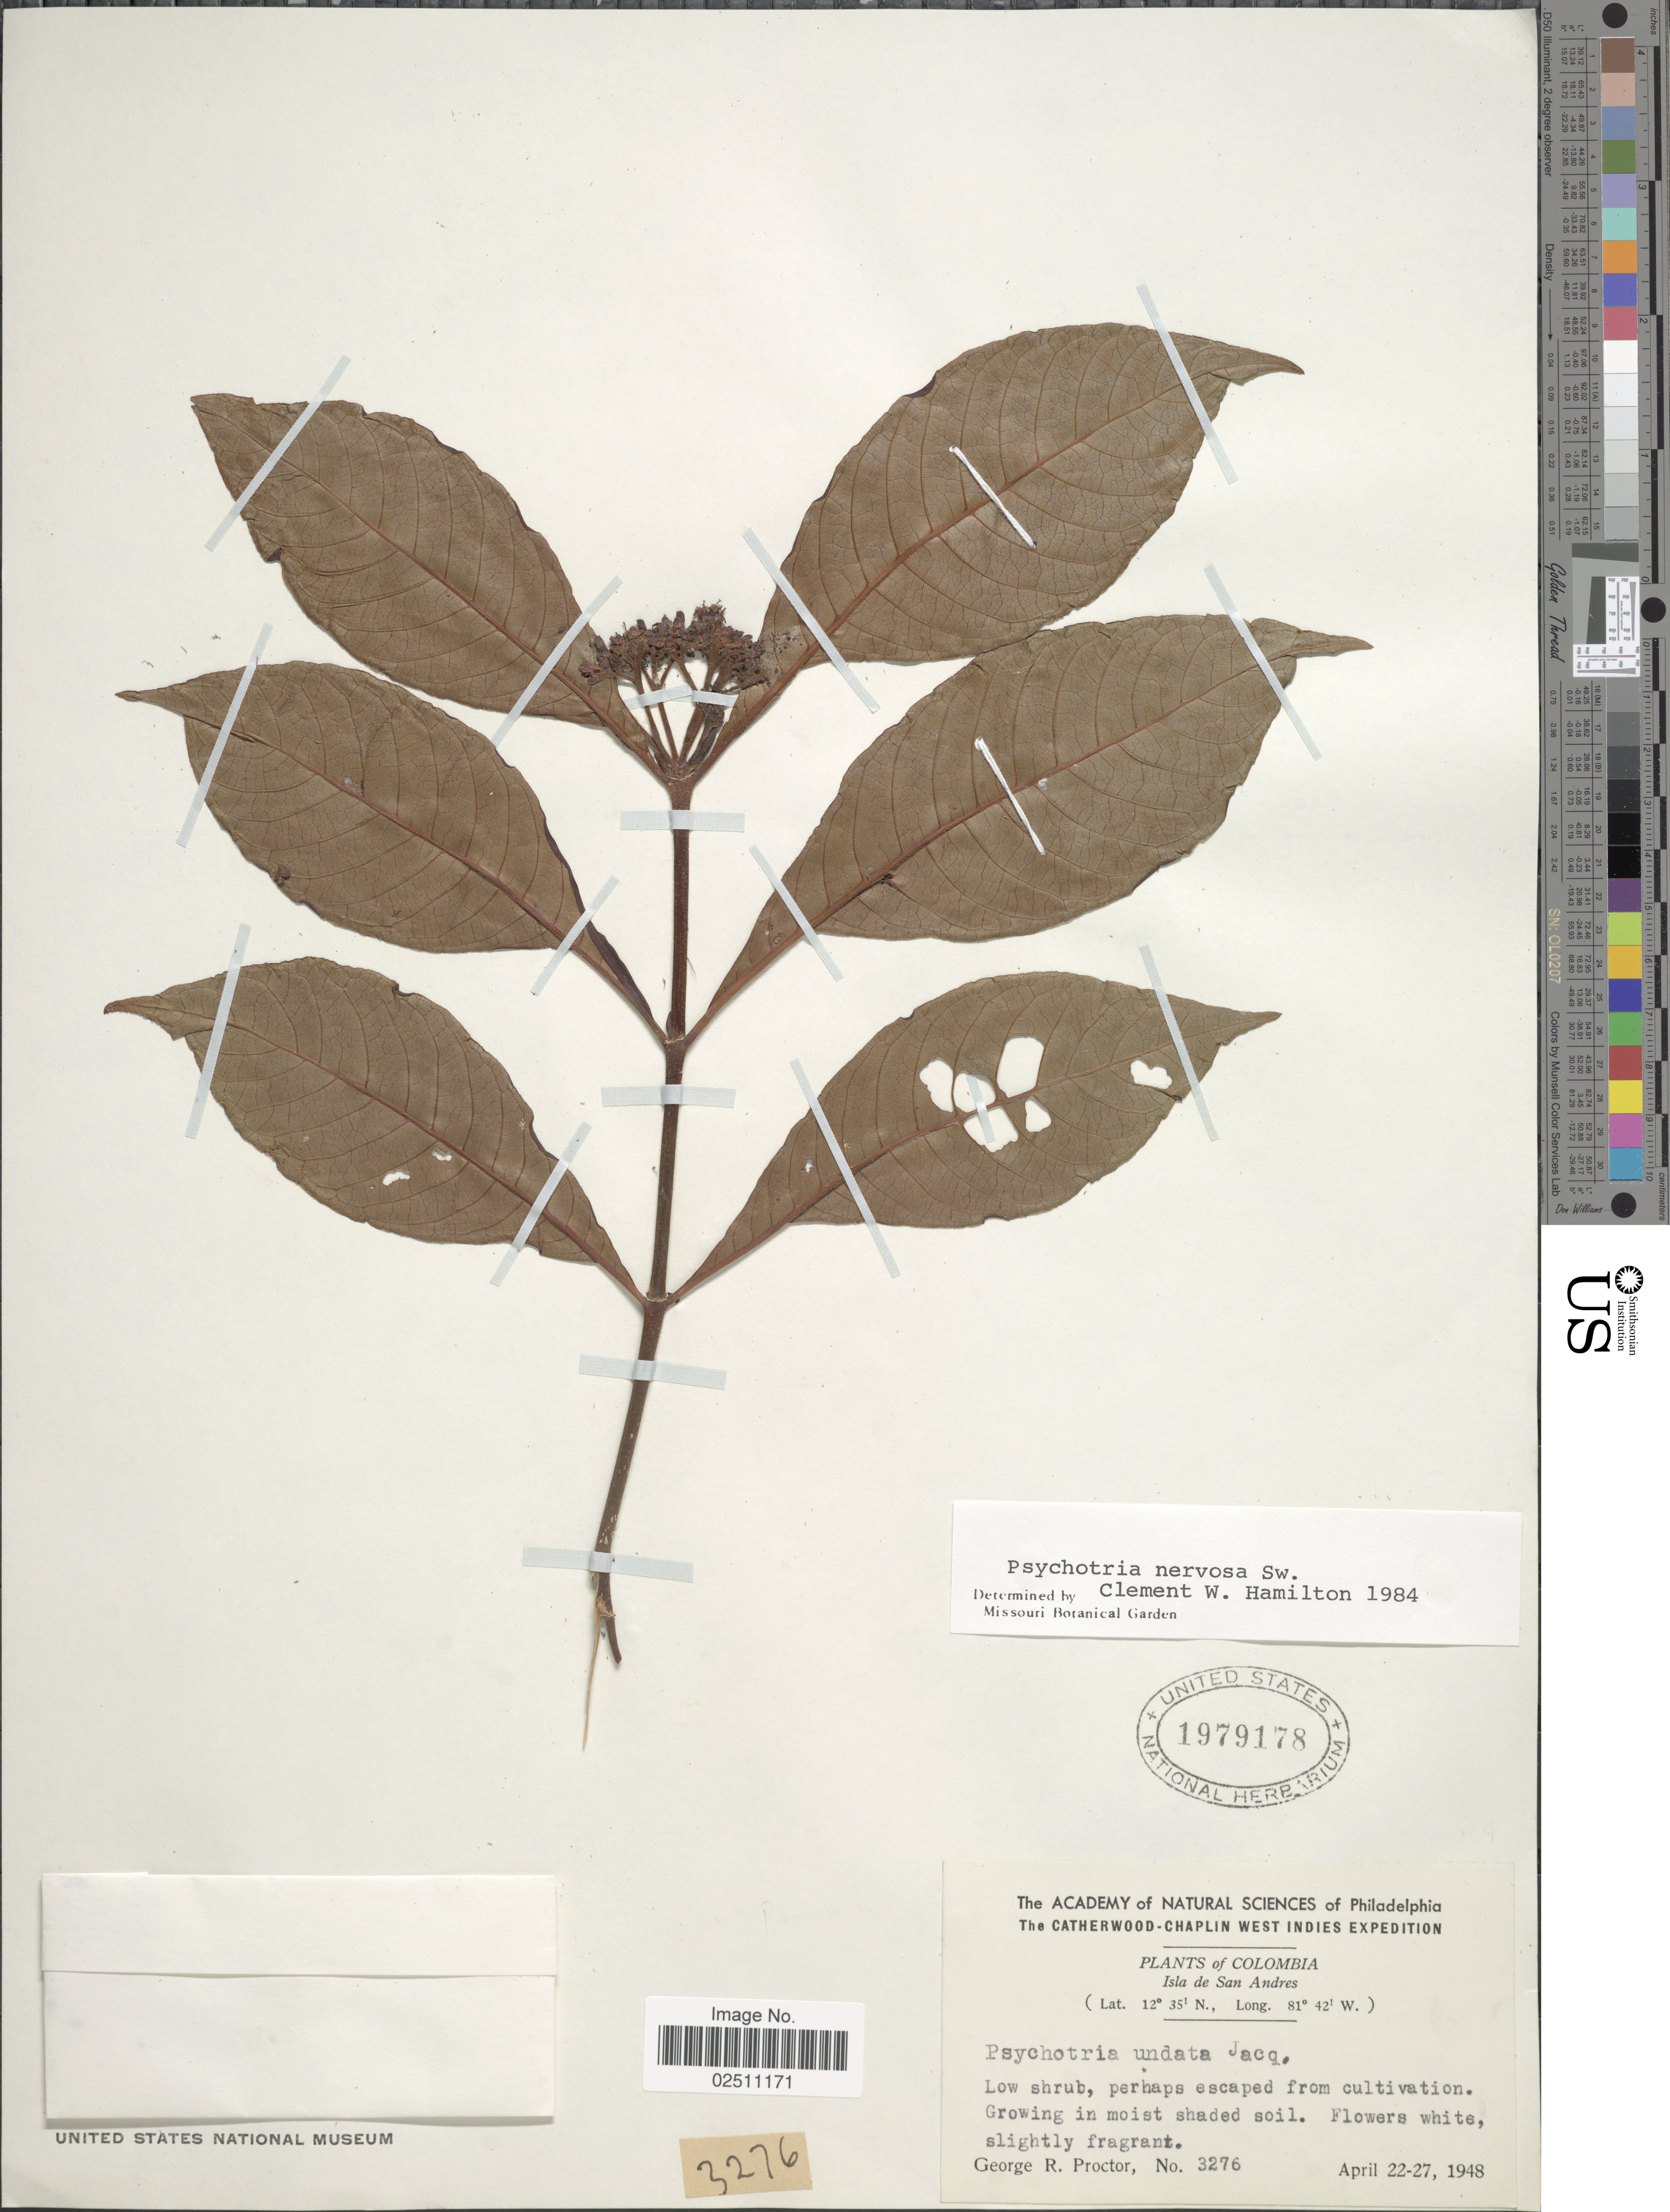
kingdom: Plantae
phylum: Tracheophyta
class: Magnoliopsida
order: Gentianales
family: Rubiaceae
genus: Psychotria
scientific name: Psychotria nervosa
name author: Sw.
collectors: G. R. Proctor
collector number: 3276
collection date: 1948-04-22/1948-04-27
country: Colombia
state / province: San Andres y Providencia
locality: Isla de San Andres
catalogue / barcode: US 1979178